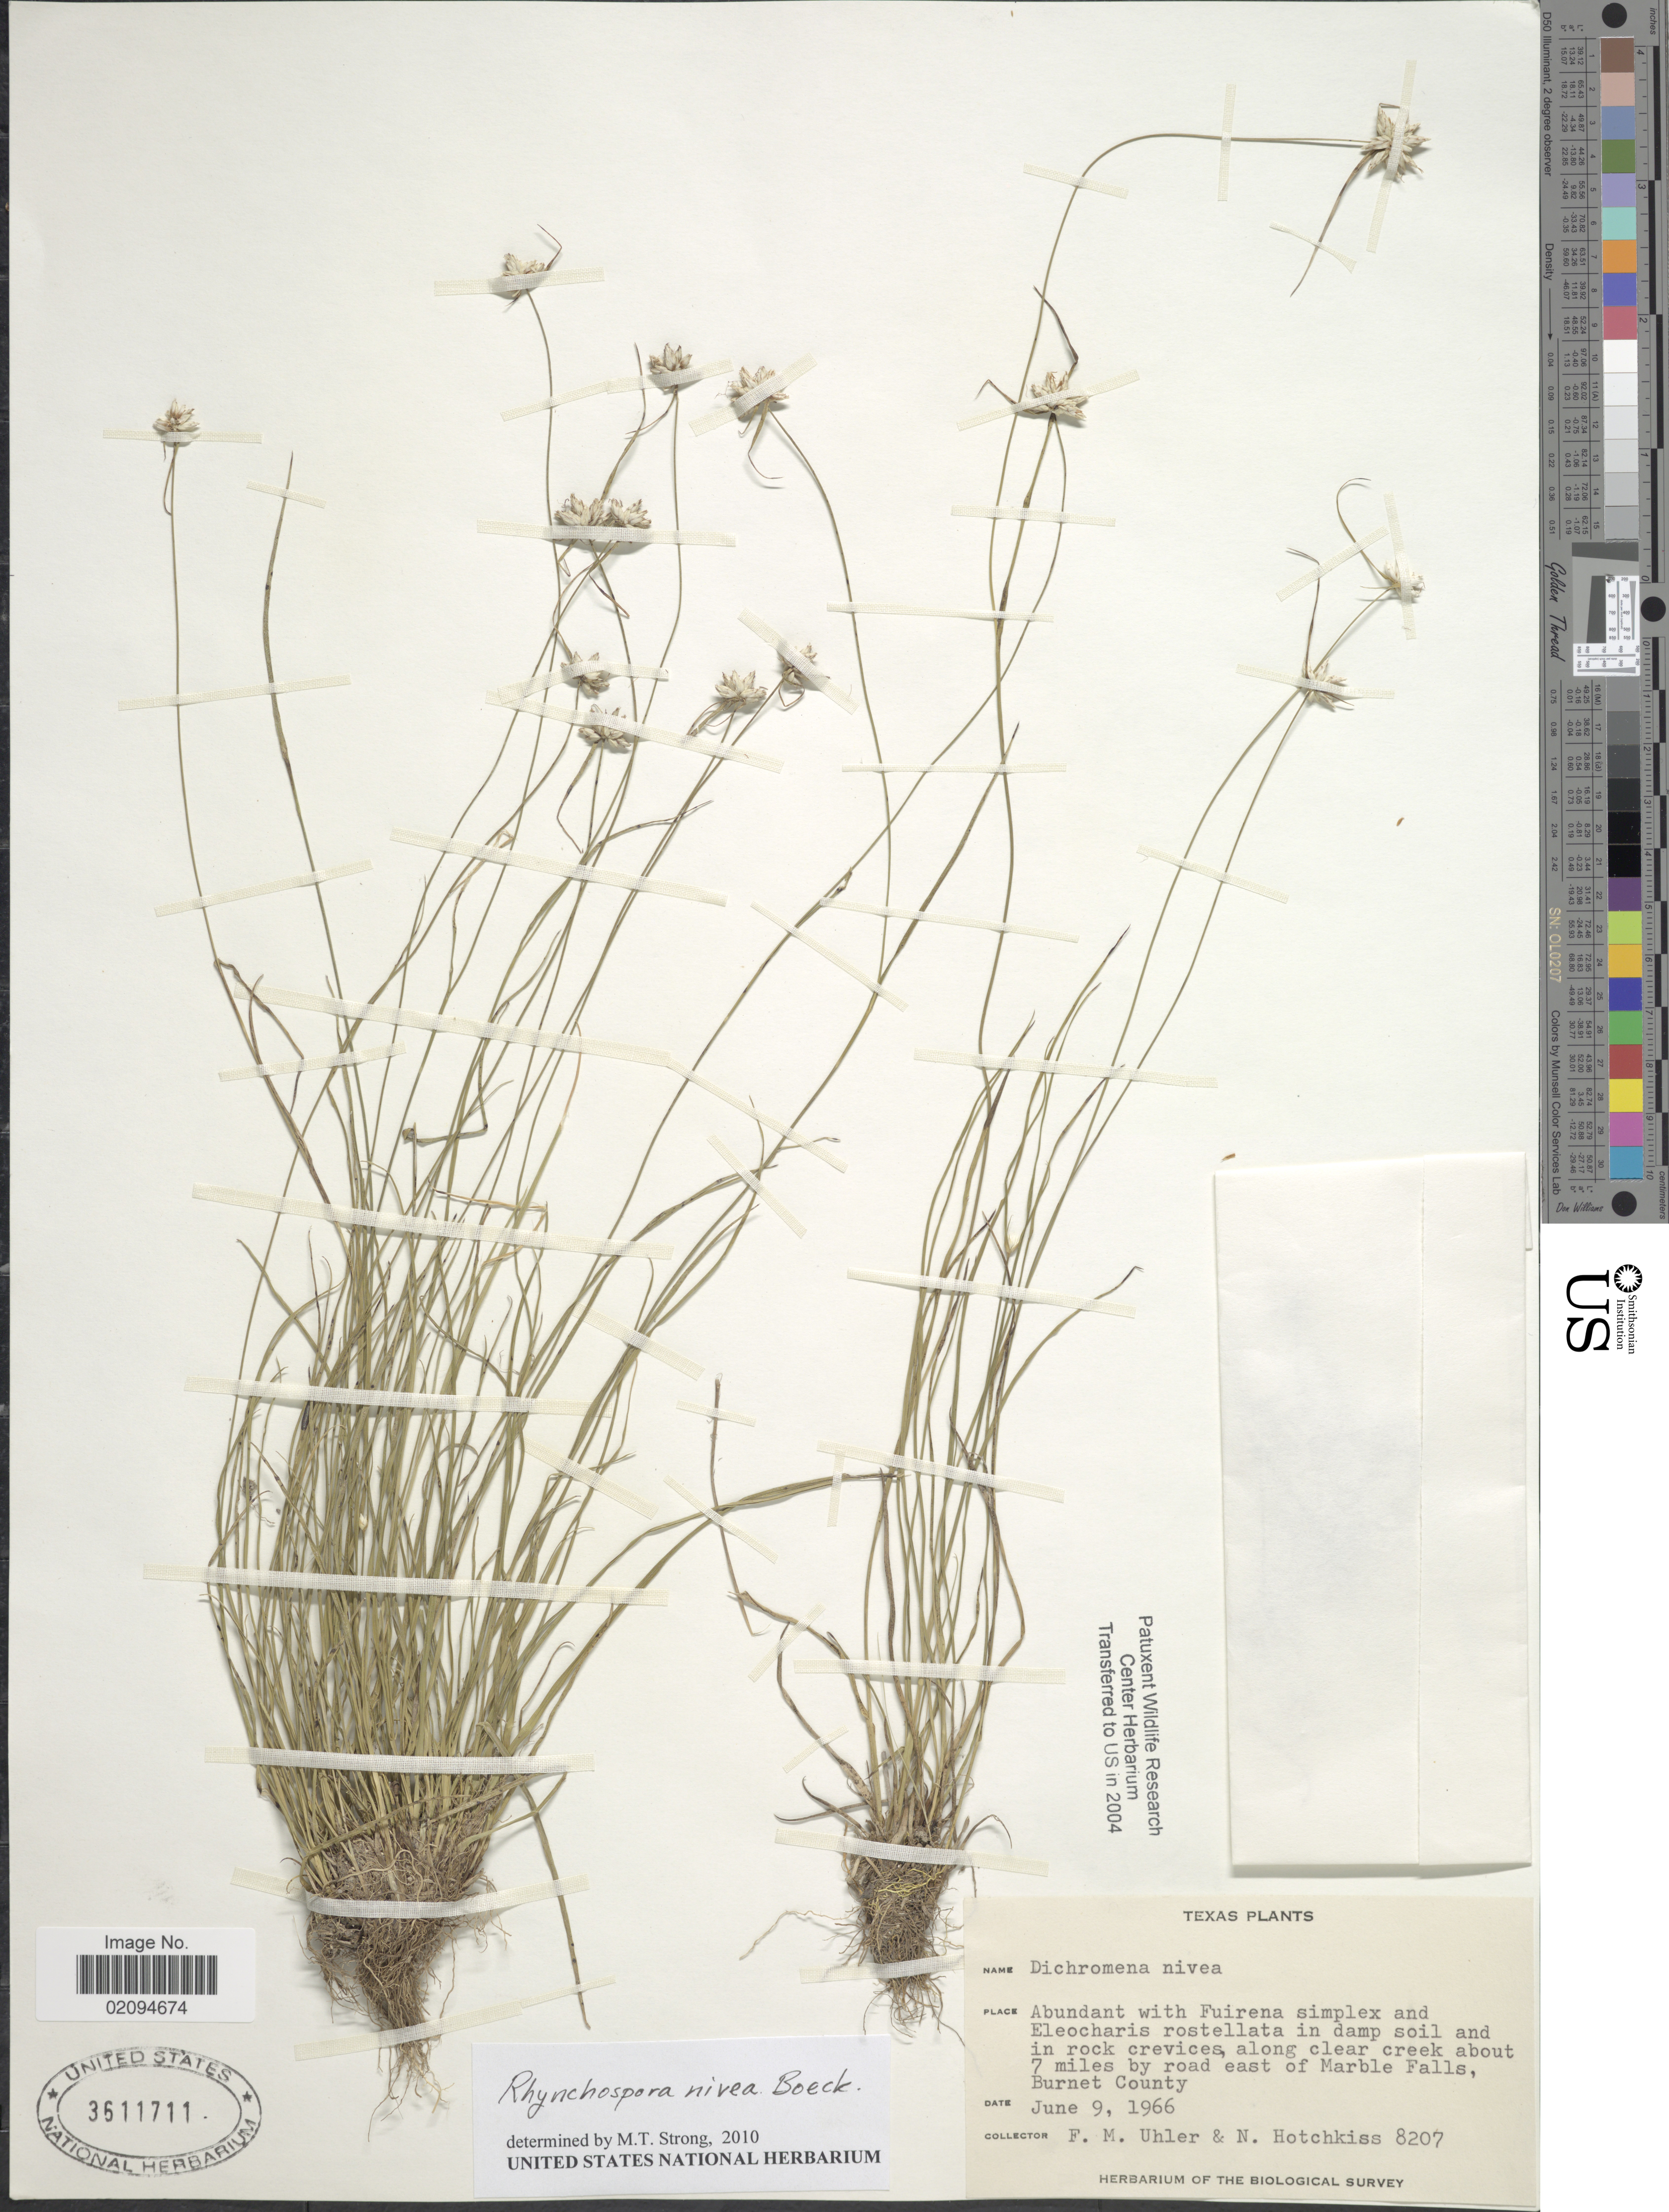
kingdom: Plantae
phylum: Tracheophyta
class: Liliopsida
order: Poales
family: Cyperaceae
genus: Rhynchospora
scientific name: Rhynchospora nivea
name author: Boeckeler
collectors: F. M. Uhler & N. Hotchkiss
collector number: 8207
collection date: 1966-06-09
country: United States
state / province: Texas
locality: Along clear creek about 7 miles by road east of Marble Falls, Burnet County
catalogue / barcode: US 3611711